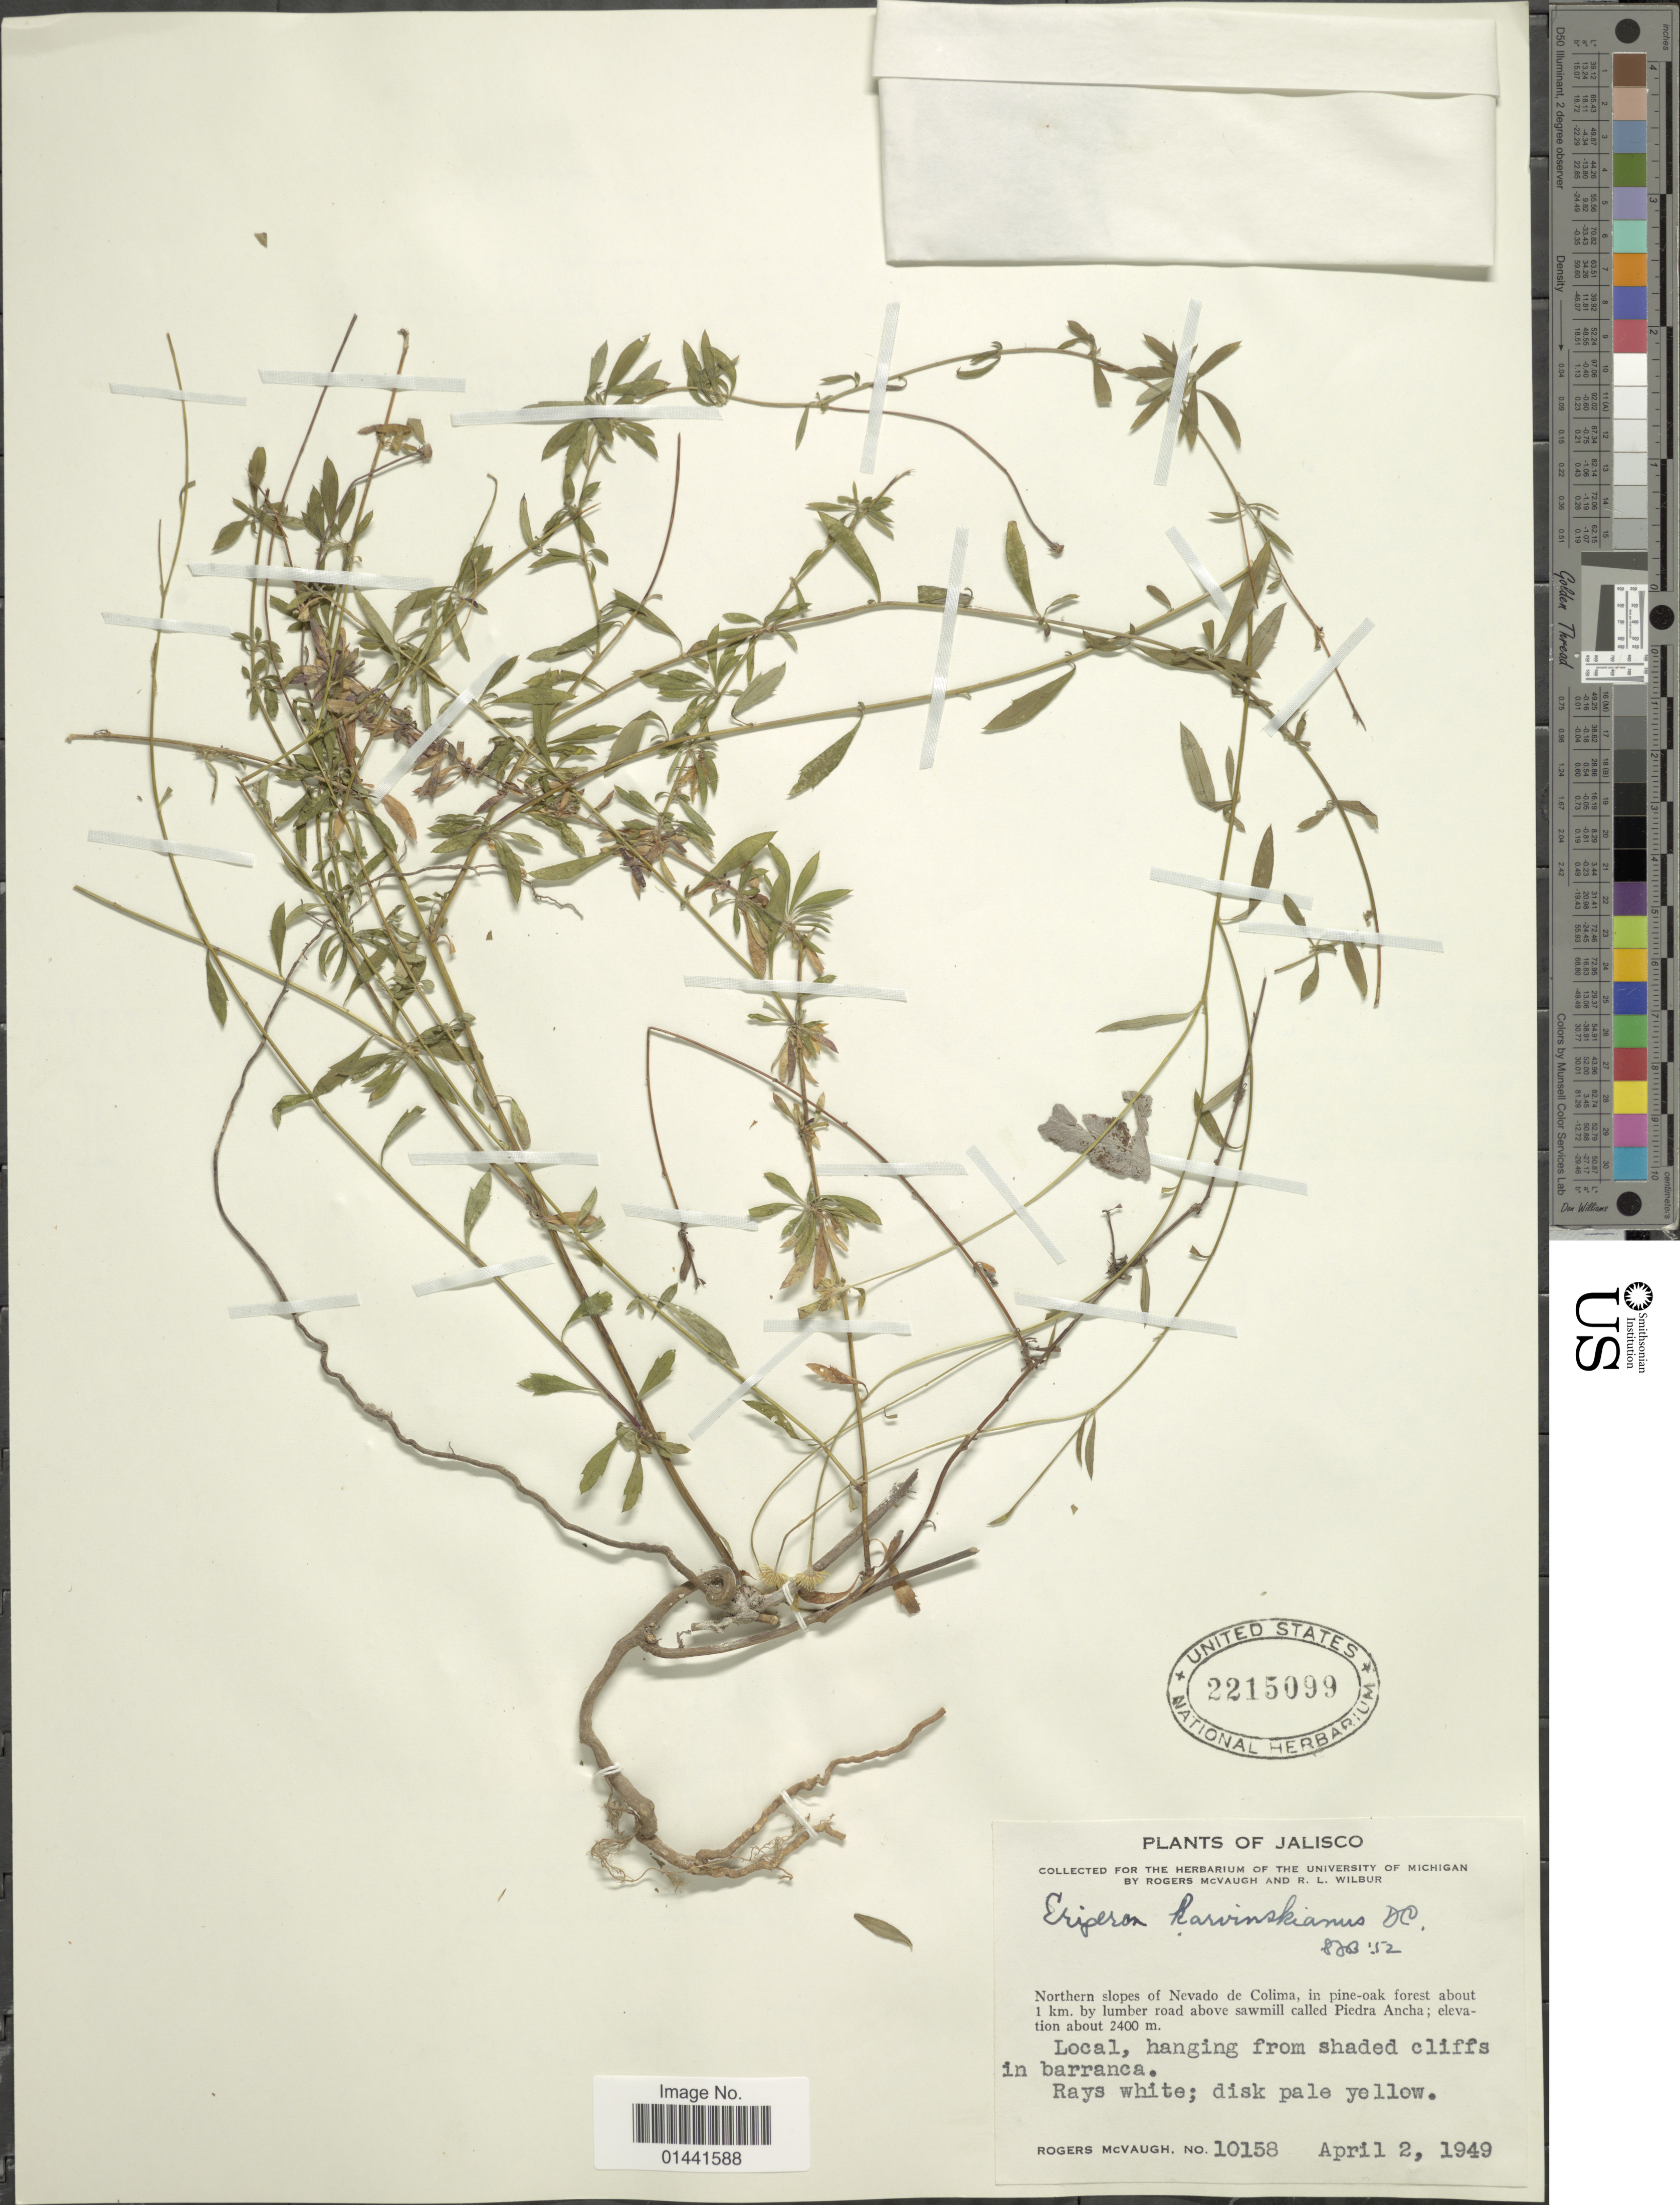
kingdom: Plantae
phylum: Tracheophyta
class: Magnoliopsida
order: Asterales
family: Asteraceae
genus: Erigeron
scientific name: Erigeron karvinskianus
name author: DC.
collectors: R. McVaugh & R. L. Wilbur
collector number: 10158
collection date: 1949-04-02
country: Mexico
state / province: Jalisco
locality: Northern slopes of Nevado de Colima, in pine-oak forest about 1 km. by lumber sawmill called Piedra Ancha, local, hanging from shaded cliffs in barranca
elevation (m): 2400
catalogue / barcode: US 2215099